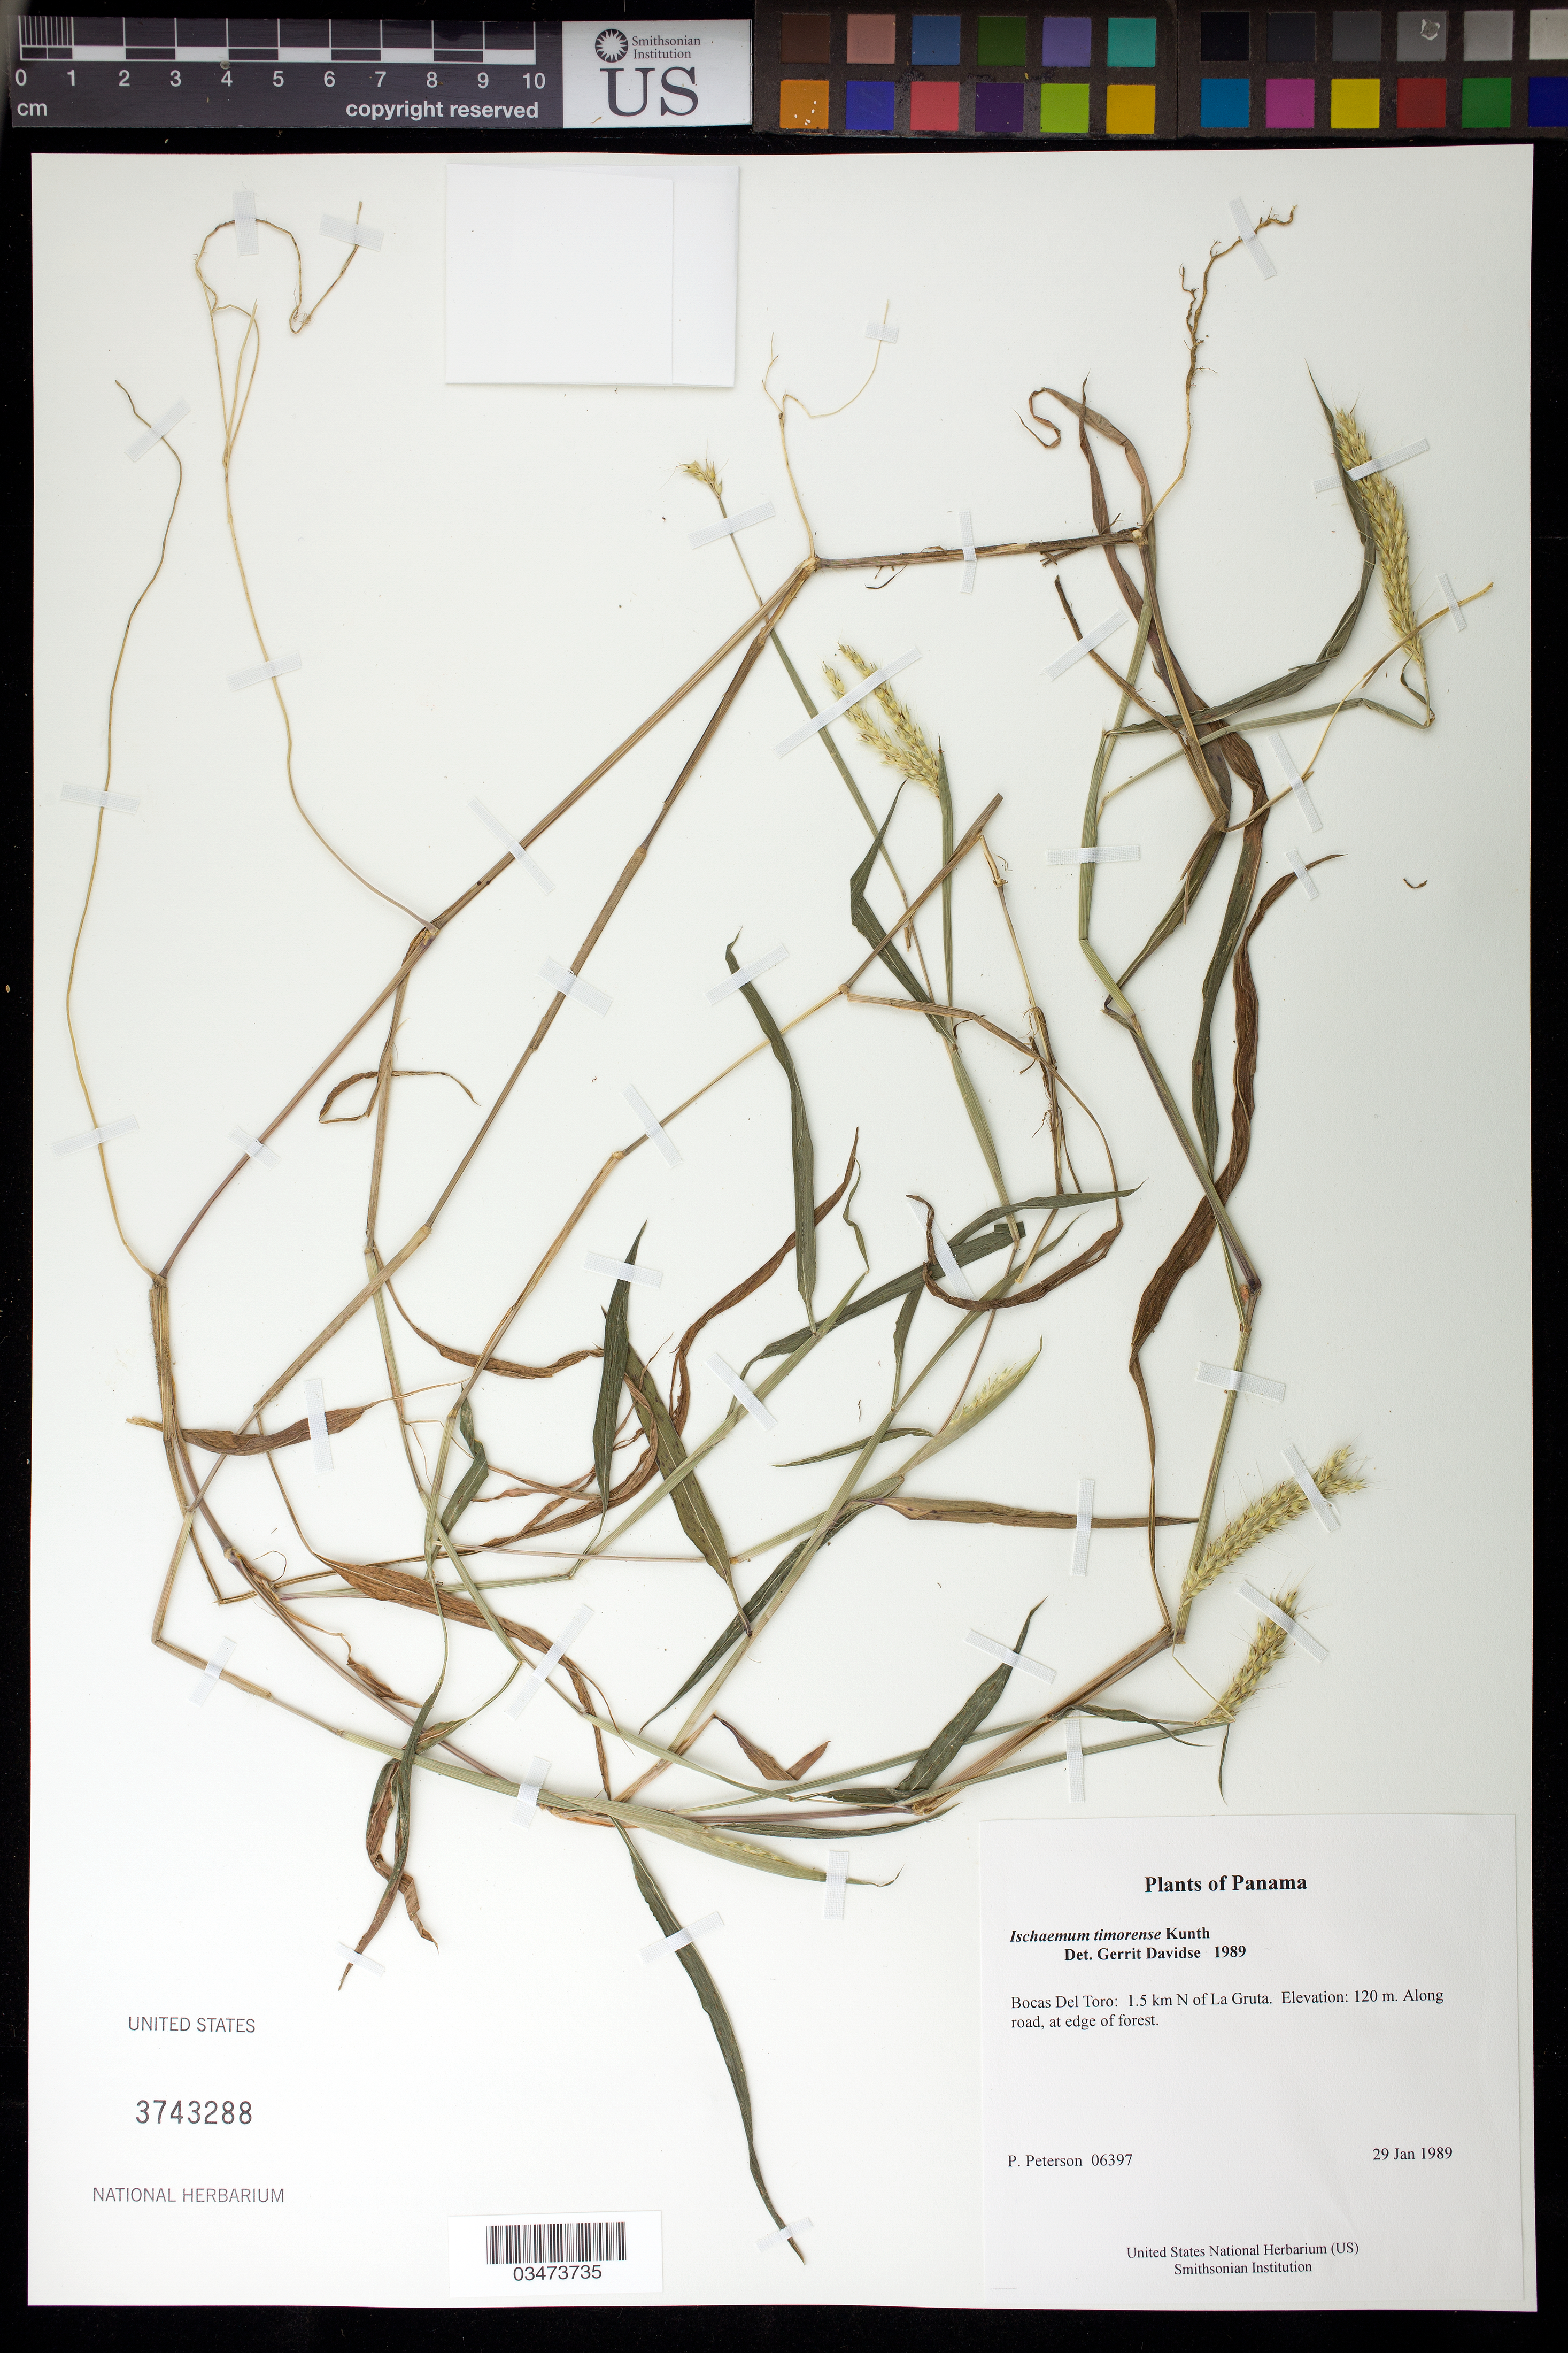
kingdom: Plantae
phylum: Tracheophyta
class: Liliopsida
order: Poales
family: Poaceae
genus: Ischaemum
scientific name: Ischaemum timorense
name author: Kunth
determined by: Davidse, Gerrit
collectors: P. M. Peterson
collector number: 06397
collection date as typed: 29 Jan 1989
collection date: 1989-01-29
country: Panama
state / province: Bocas del Toro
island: Colón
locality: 1.5 km N of La Gruta.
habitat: Along road, at edge of forest.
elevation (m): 120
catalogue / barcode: US 3743288